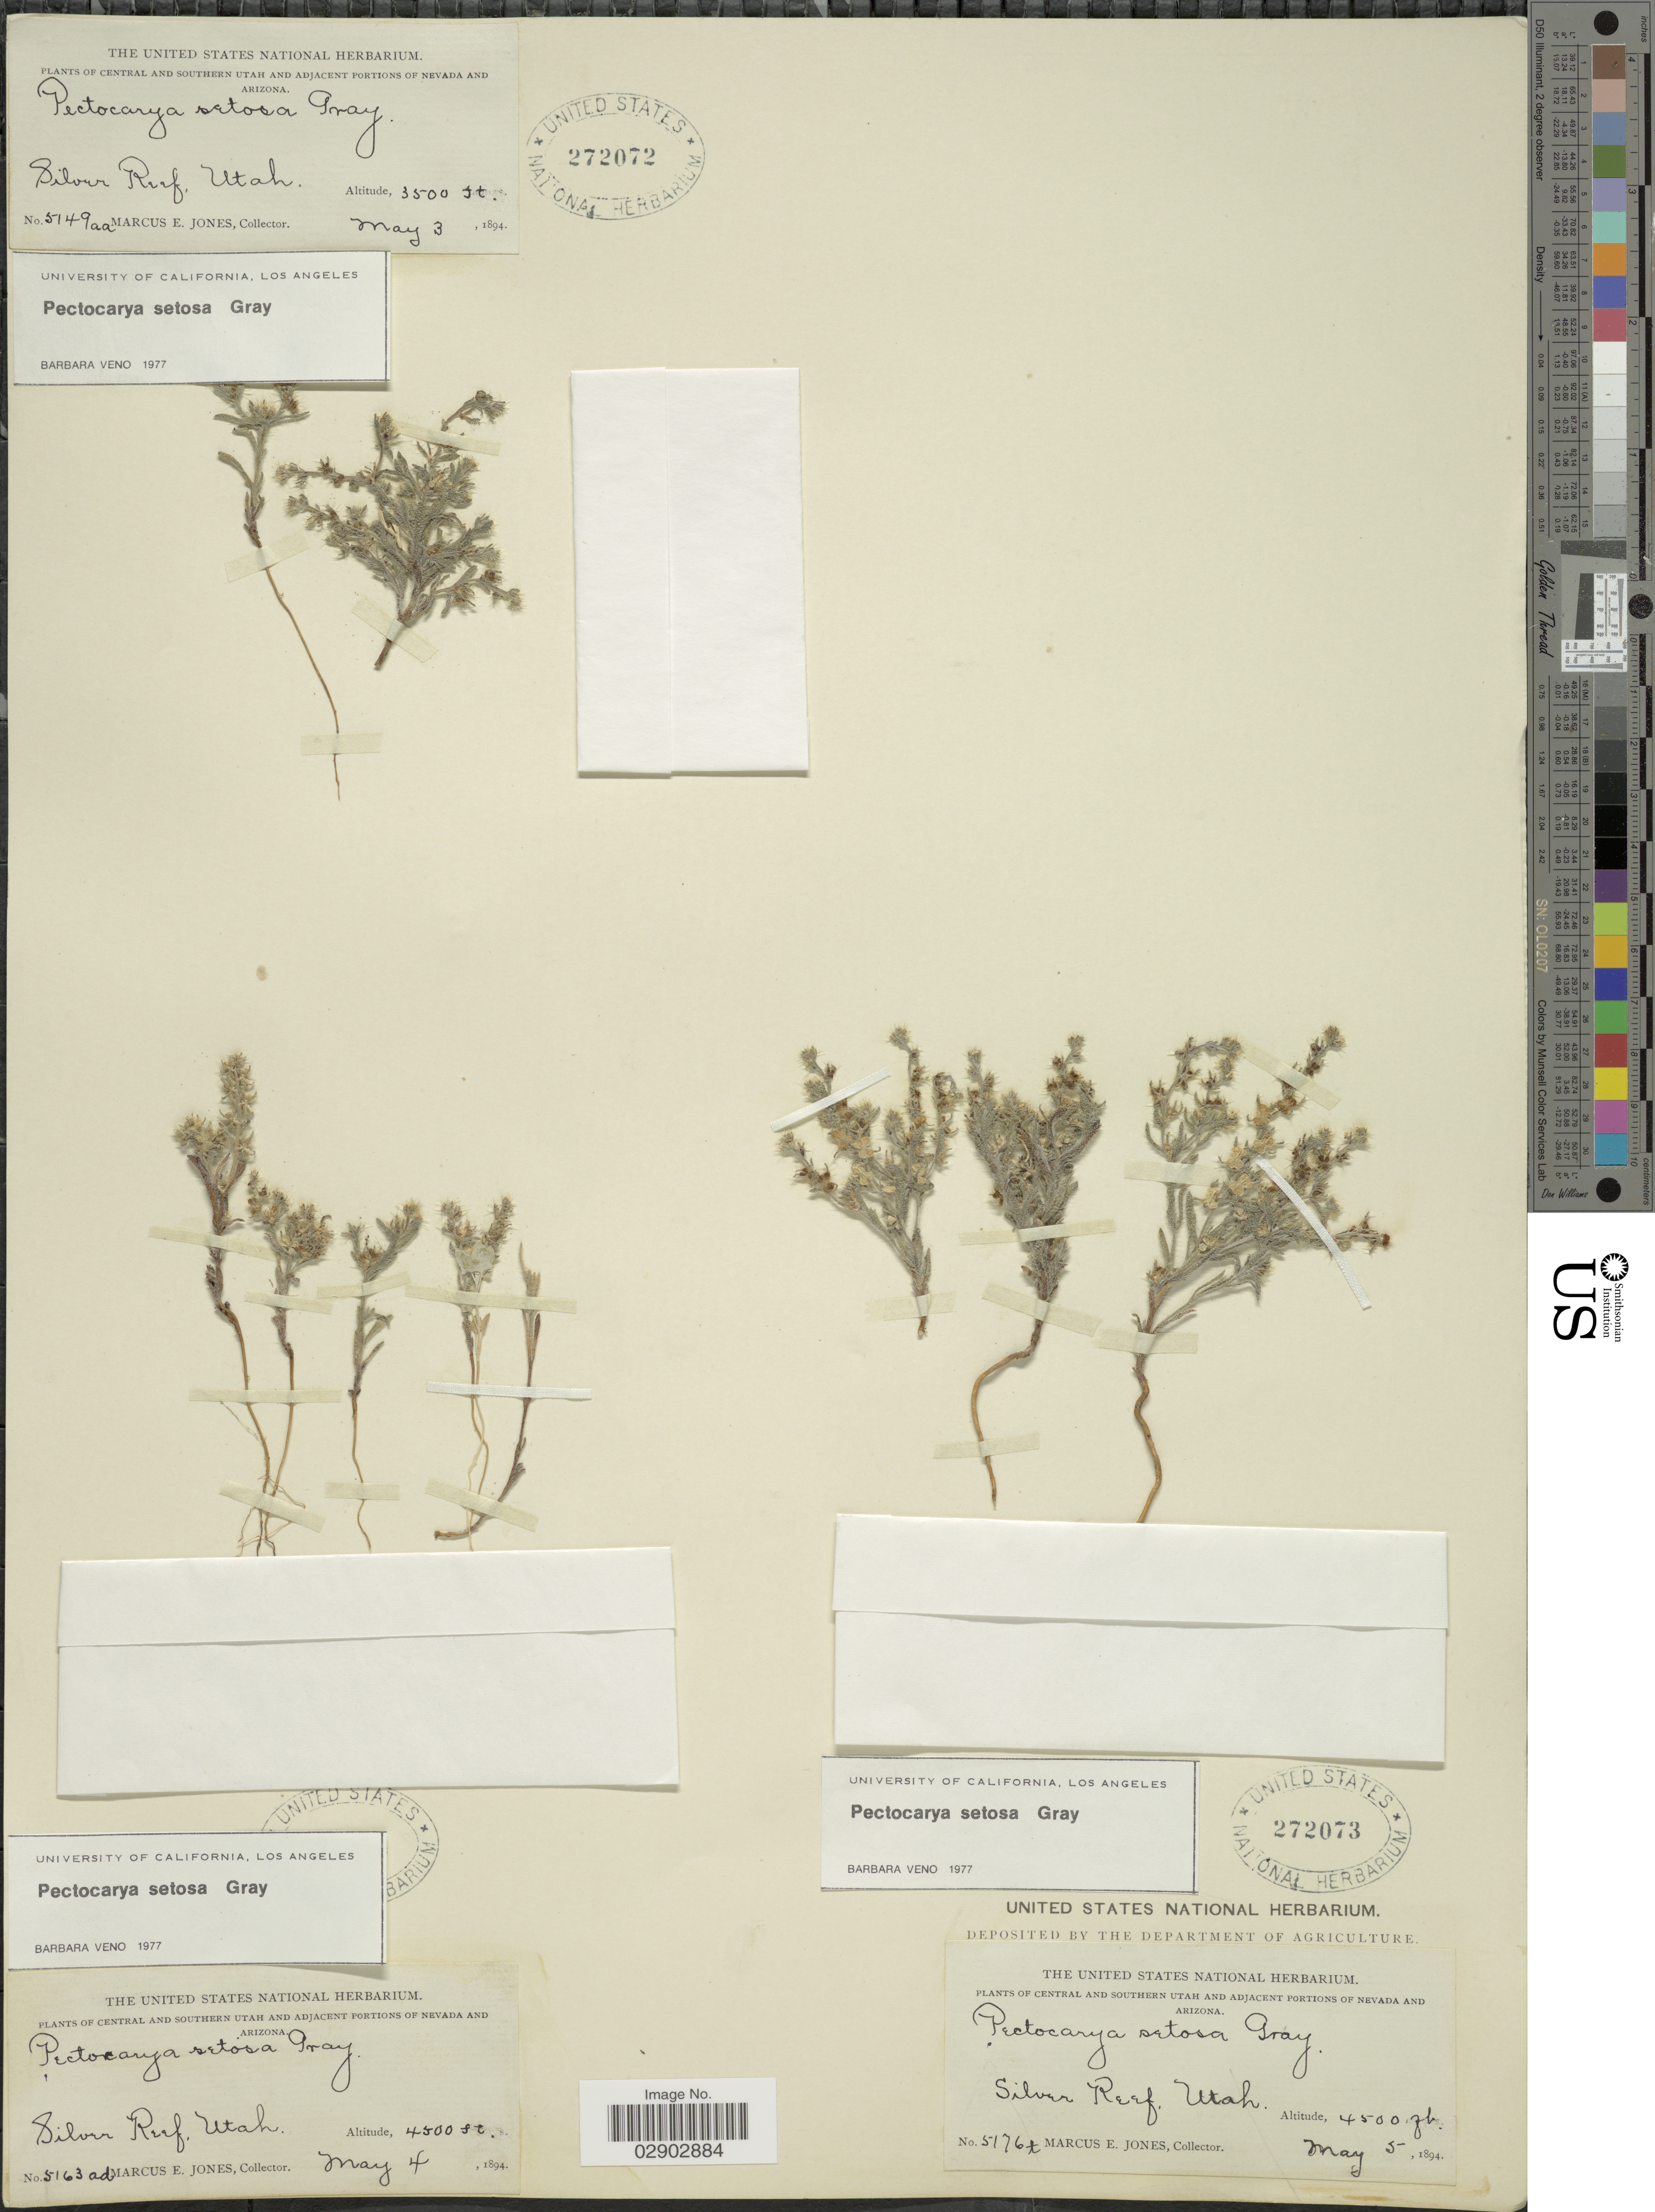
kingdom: Plantae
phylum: Tracheophyta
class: Magnoliopsida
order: Boraginales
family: Boraginaceae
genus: Pectocarya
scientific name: Pectocarya setosa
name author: A. Gray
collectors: M. E. Jones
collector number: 5149aa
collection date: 1894-05-03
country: United States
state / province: Utah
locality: Silver Reef. Central and Southern Utah.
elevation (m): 1067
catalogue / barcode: US 272072-3